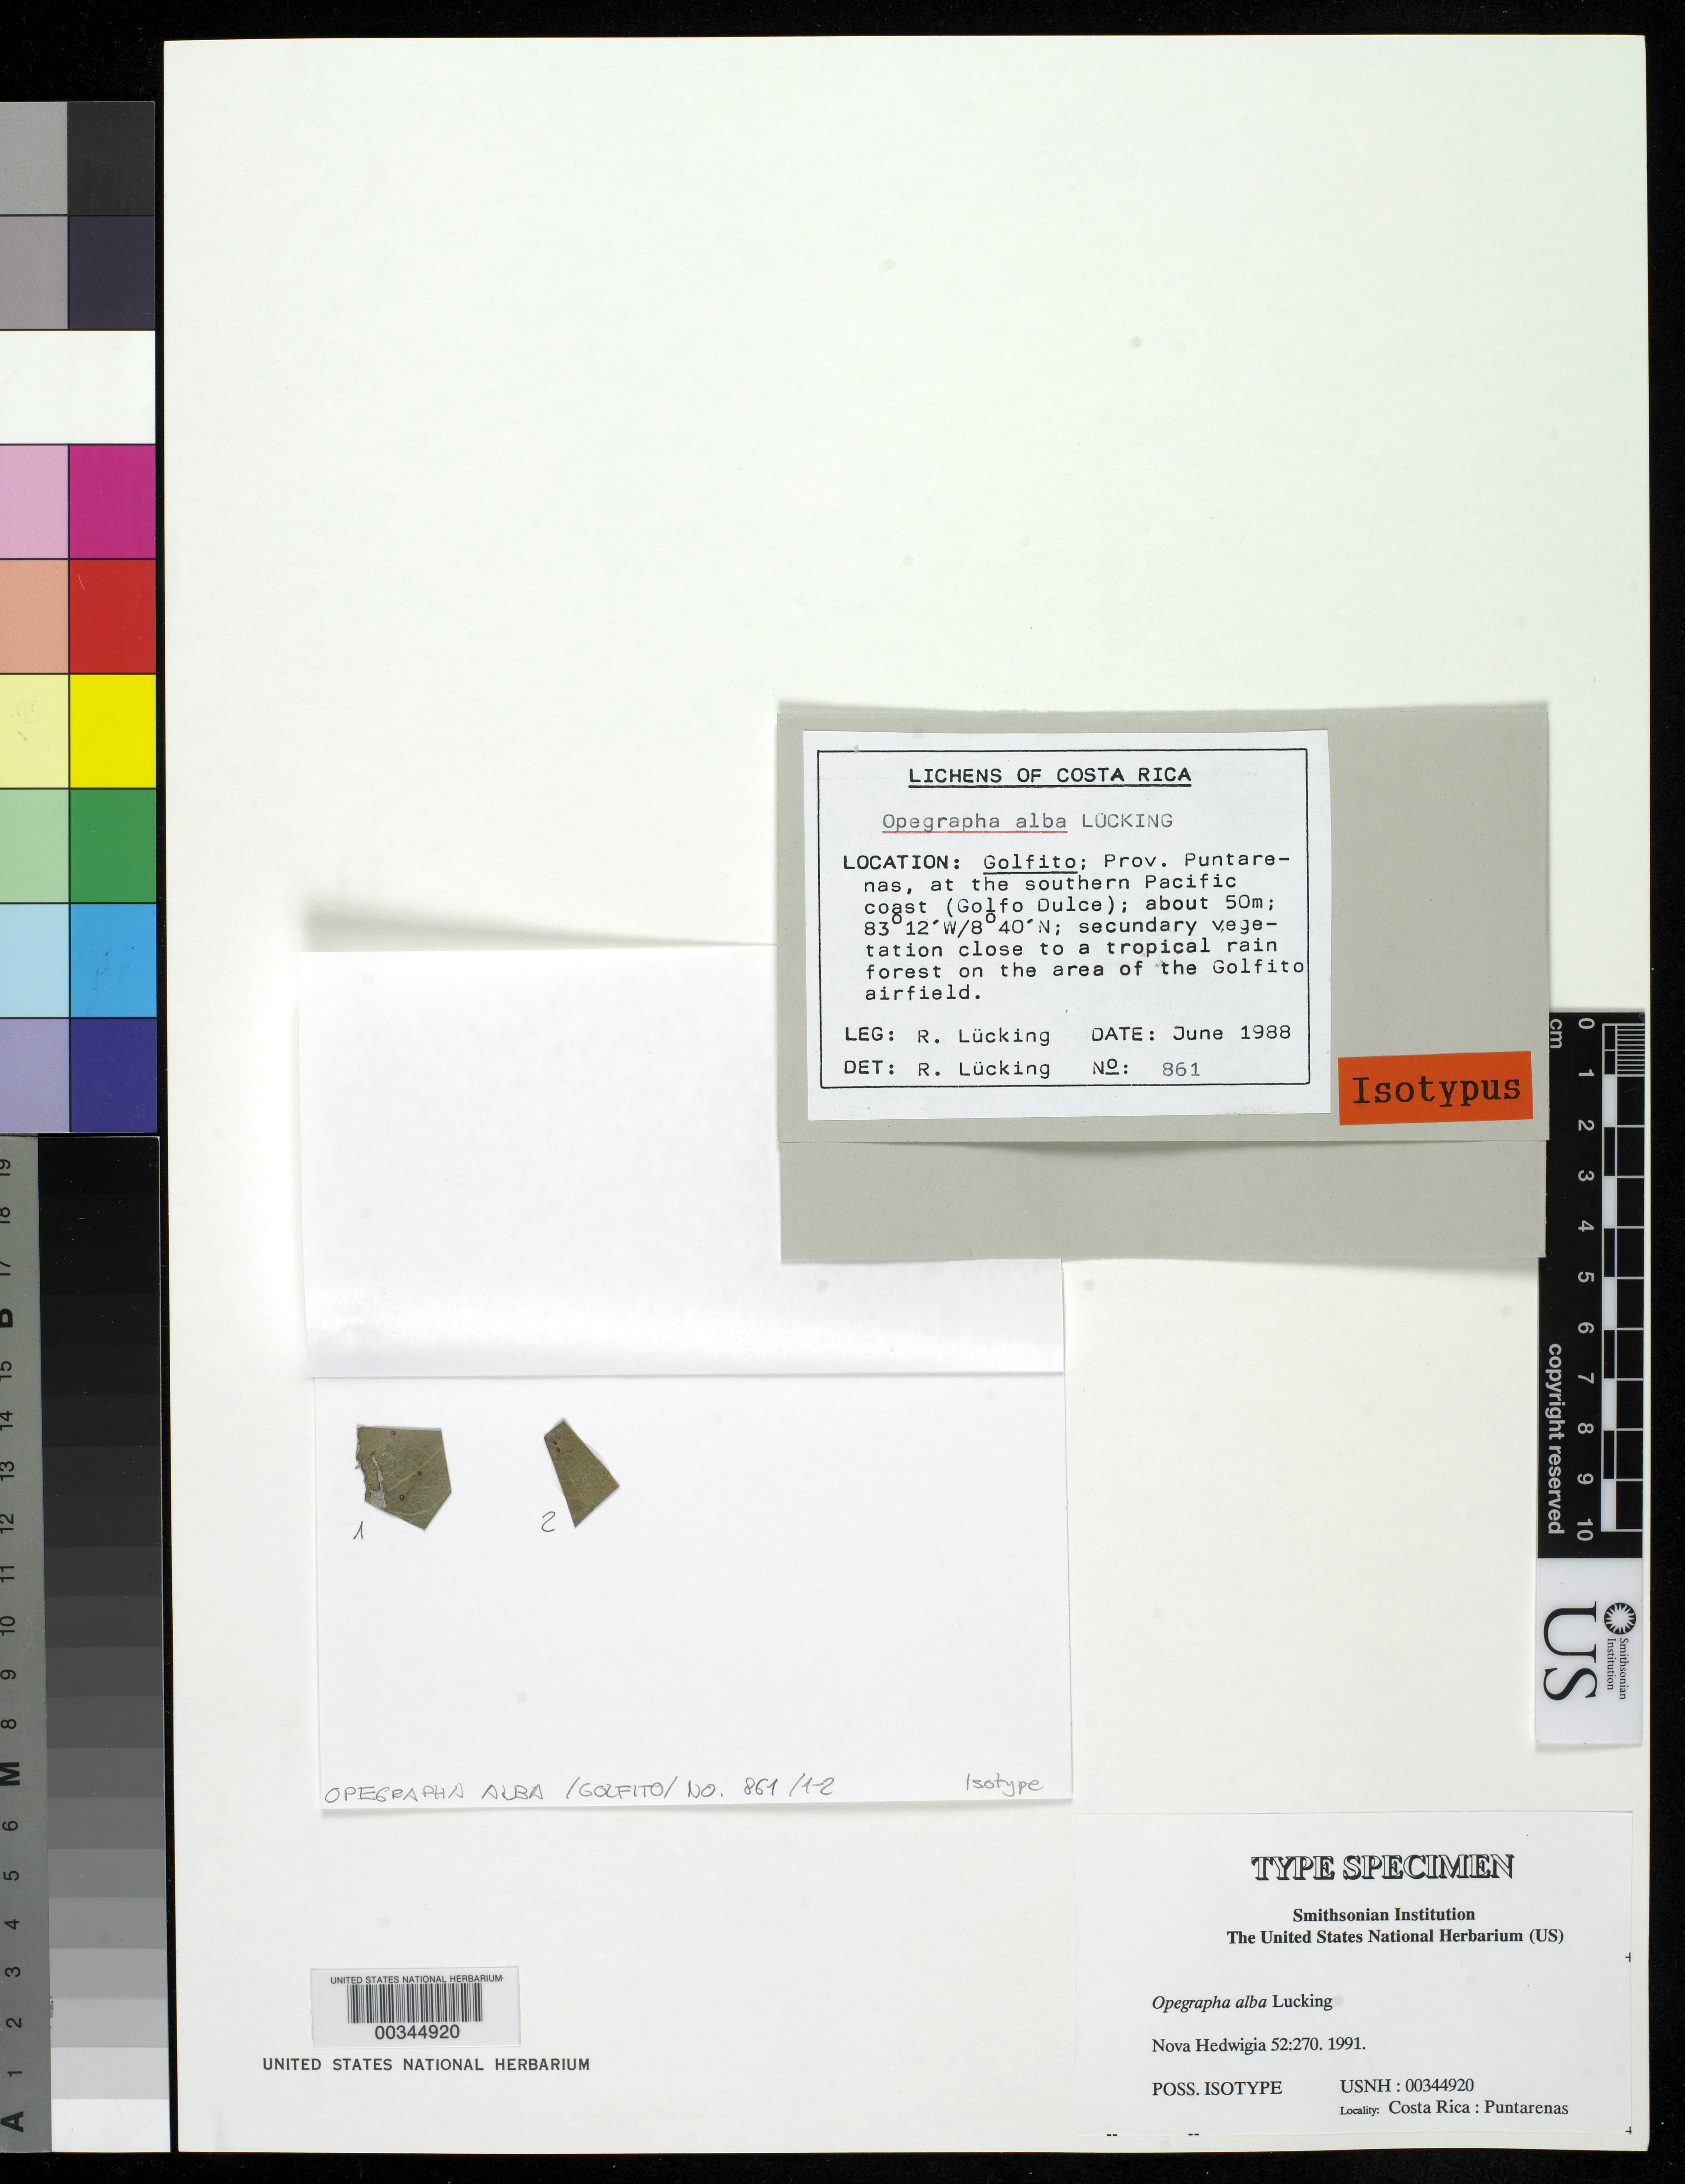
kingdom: Fungi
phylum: Ascomycota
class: Arthoniomycetes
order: Arthoniales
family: Opegraphaceae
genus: Opegrapha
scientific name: Opegrapha alba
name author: Lücking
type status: Possible Isotype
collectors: R. Lücking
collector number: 861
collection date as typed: Jun 1988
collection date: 1988-06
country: Costa Rica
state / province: Puntarenas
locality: Golfito, southern Pacific coast (Golfo Dulce).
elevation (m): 50